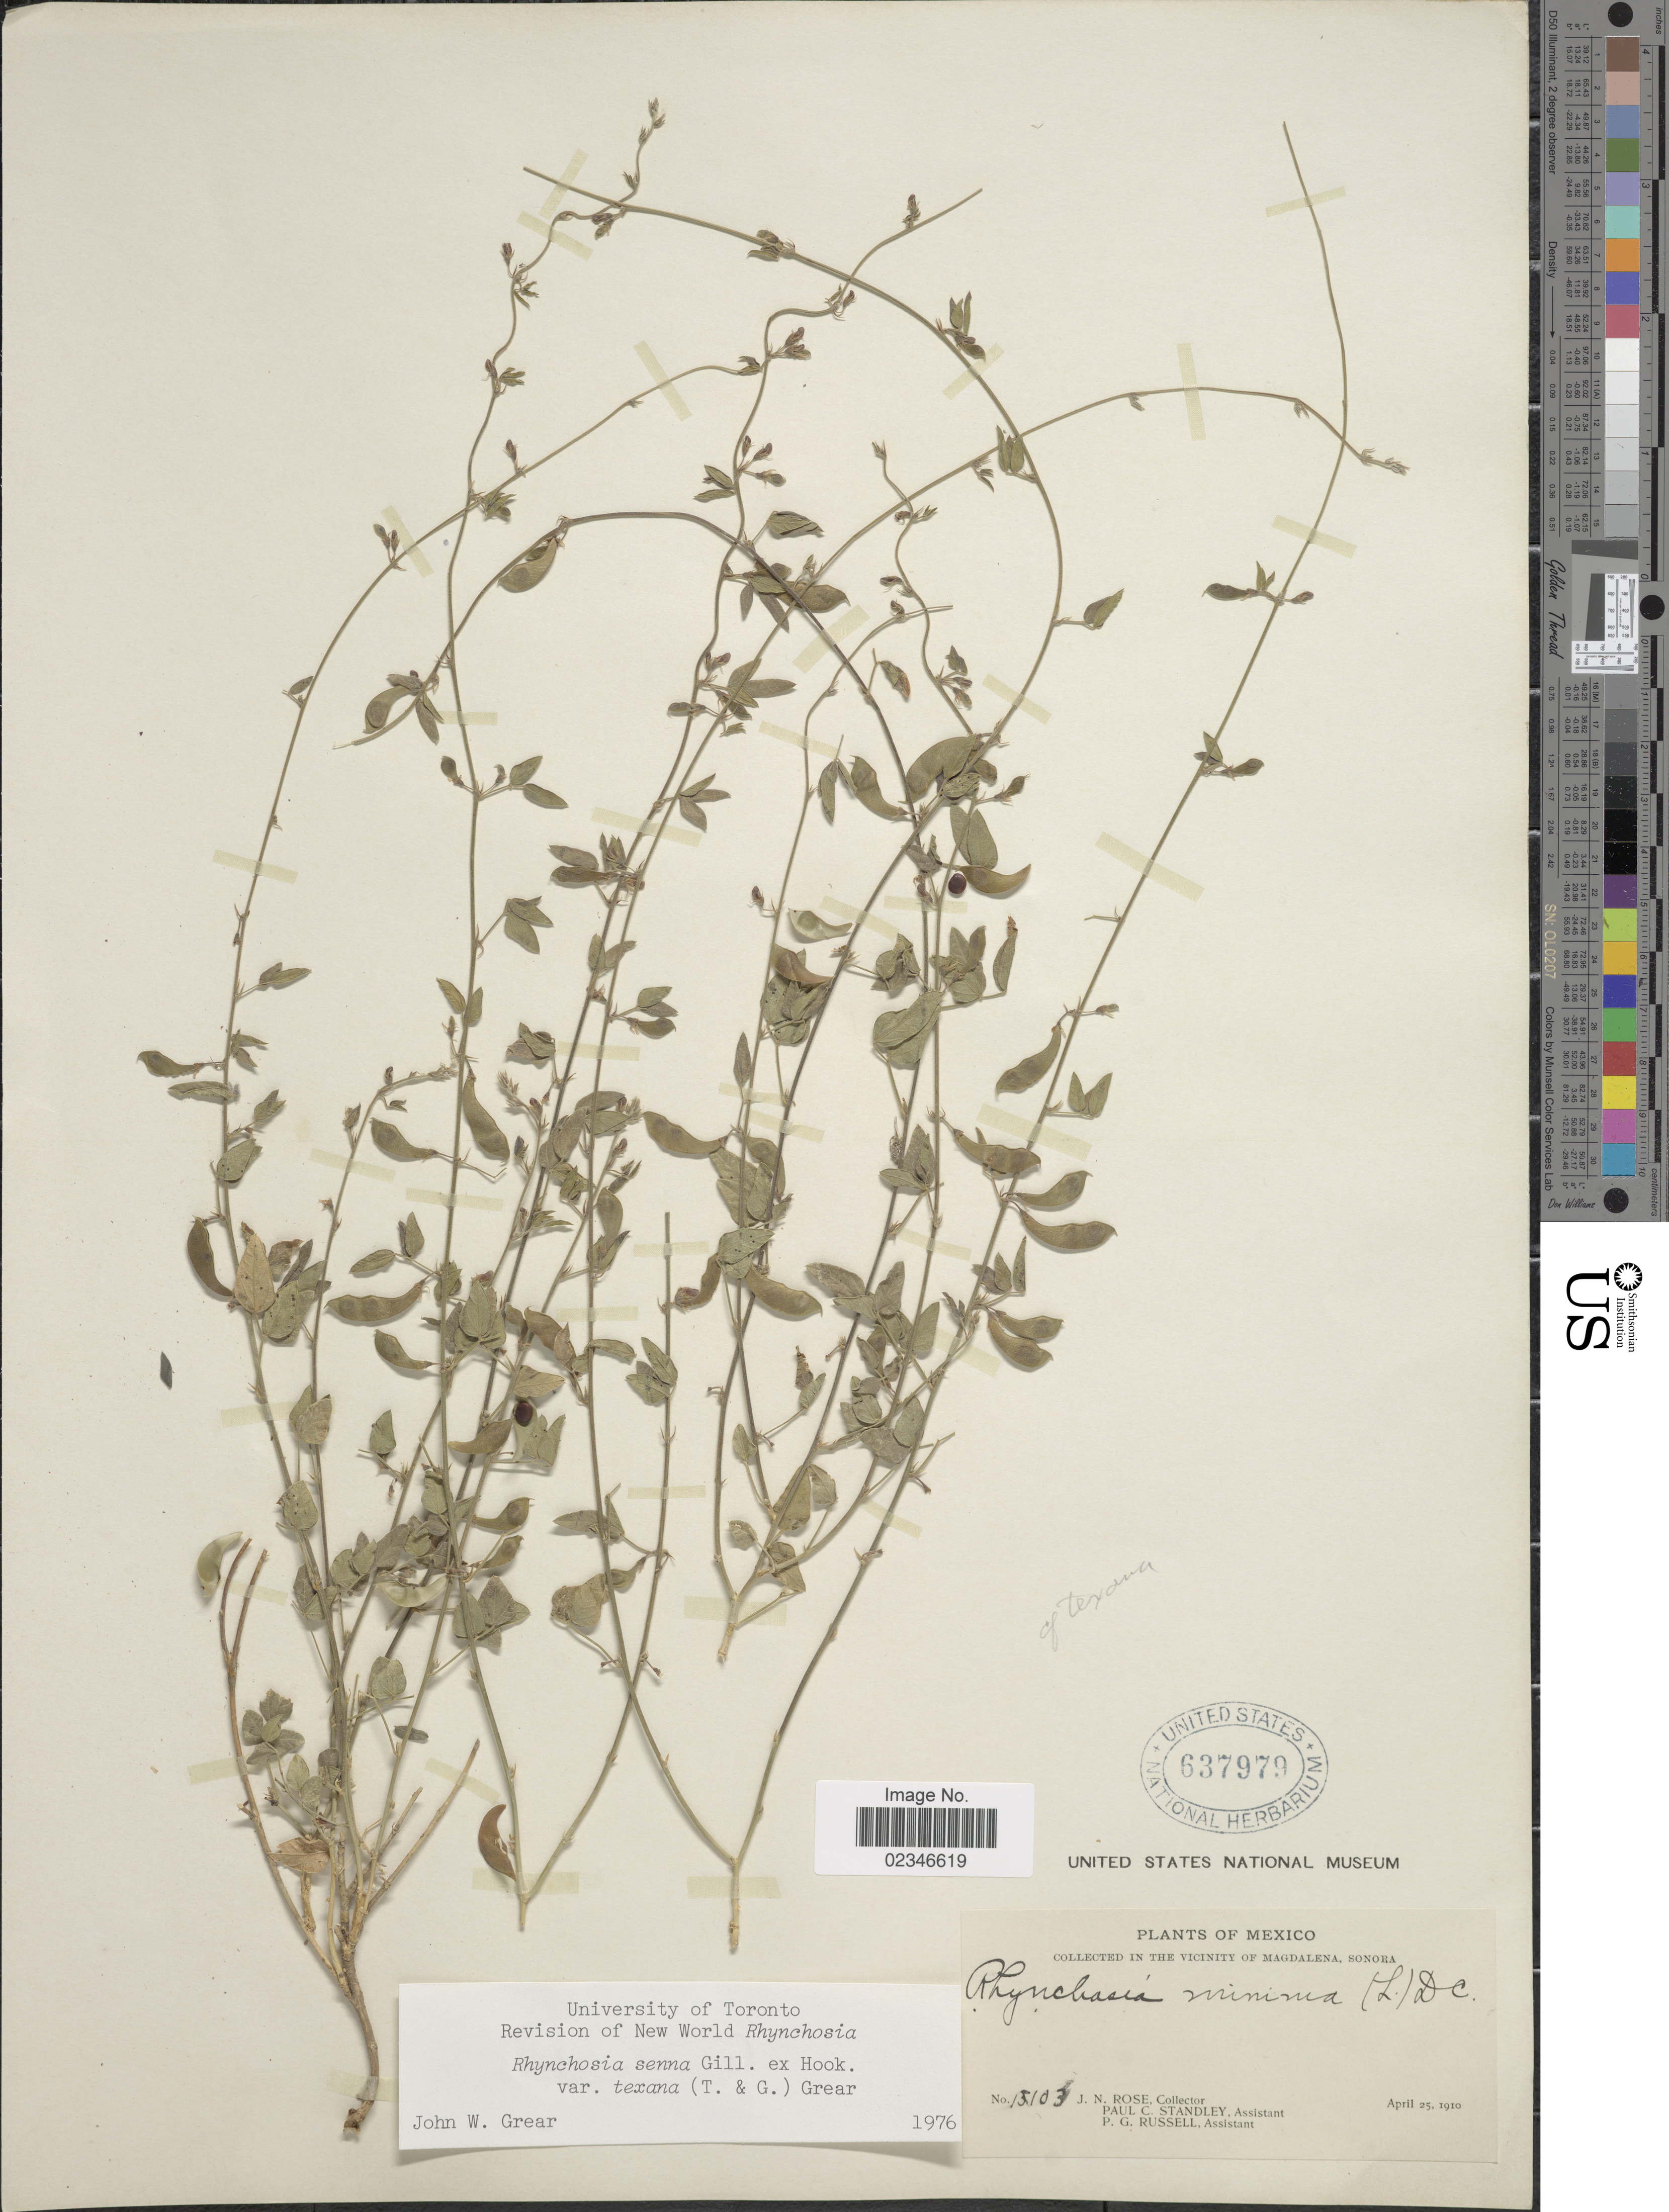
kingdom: Plantae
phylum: Tracheophyta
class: Magnoliopsida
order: Fabales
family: Fabaceae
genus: Rhynchosia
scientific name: Rhynchosia senna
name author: Gillies ex Hook.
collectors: J. N. Rose, P. C. Standley & P. G. Russell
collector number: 15103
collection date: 1910-04-25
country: Mexico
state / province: Sonora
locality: In The Vicinity of Magdalena, Sonora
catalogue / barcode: US 637979